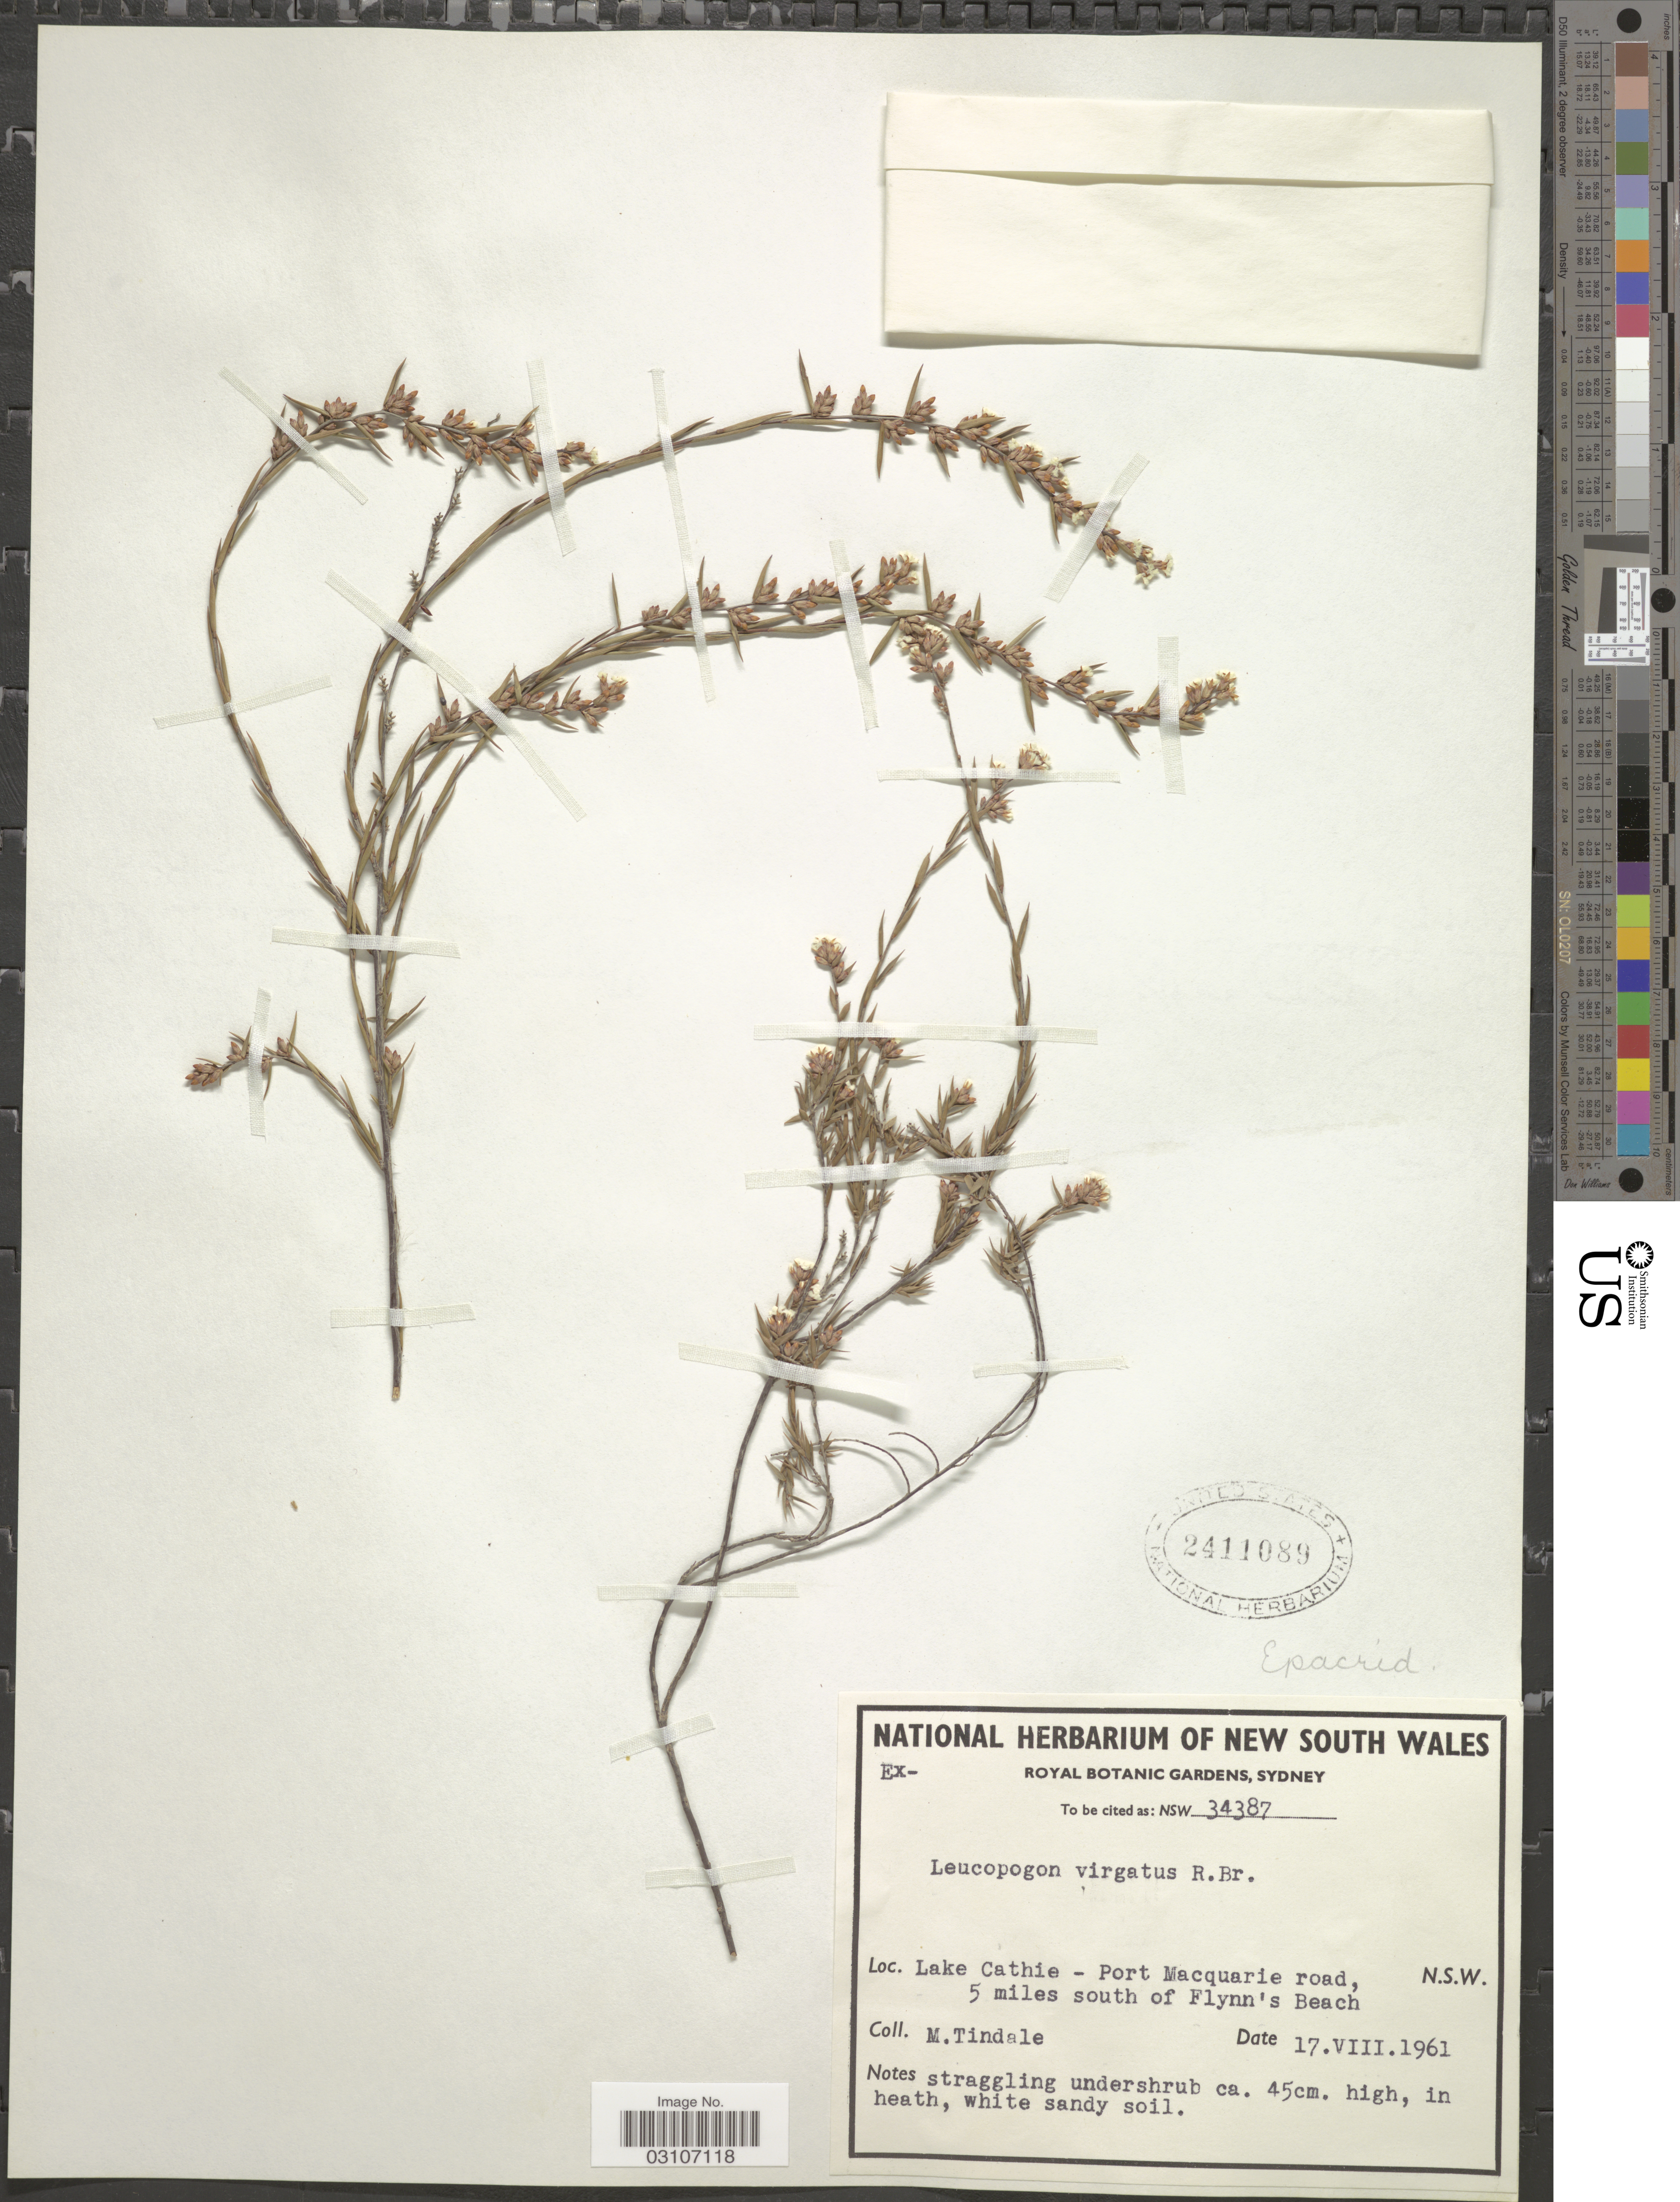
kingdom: Plantae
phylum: Tracheophyta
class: Magnoliopsida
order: Ericales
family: Ericaceae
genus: Leucopogon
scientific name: Leucopogon virgatus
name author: R. Br.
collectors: M. D. Tindale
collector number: NSW34387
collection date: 1961-08-17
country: Australia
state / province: New South Wales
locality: Lake Cathie - Port Macquarie road, 5 miles south of Flynn's Beach. N.S.W.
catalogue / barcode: US 2411089